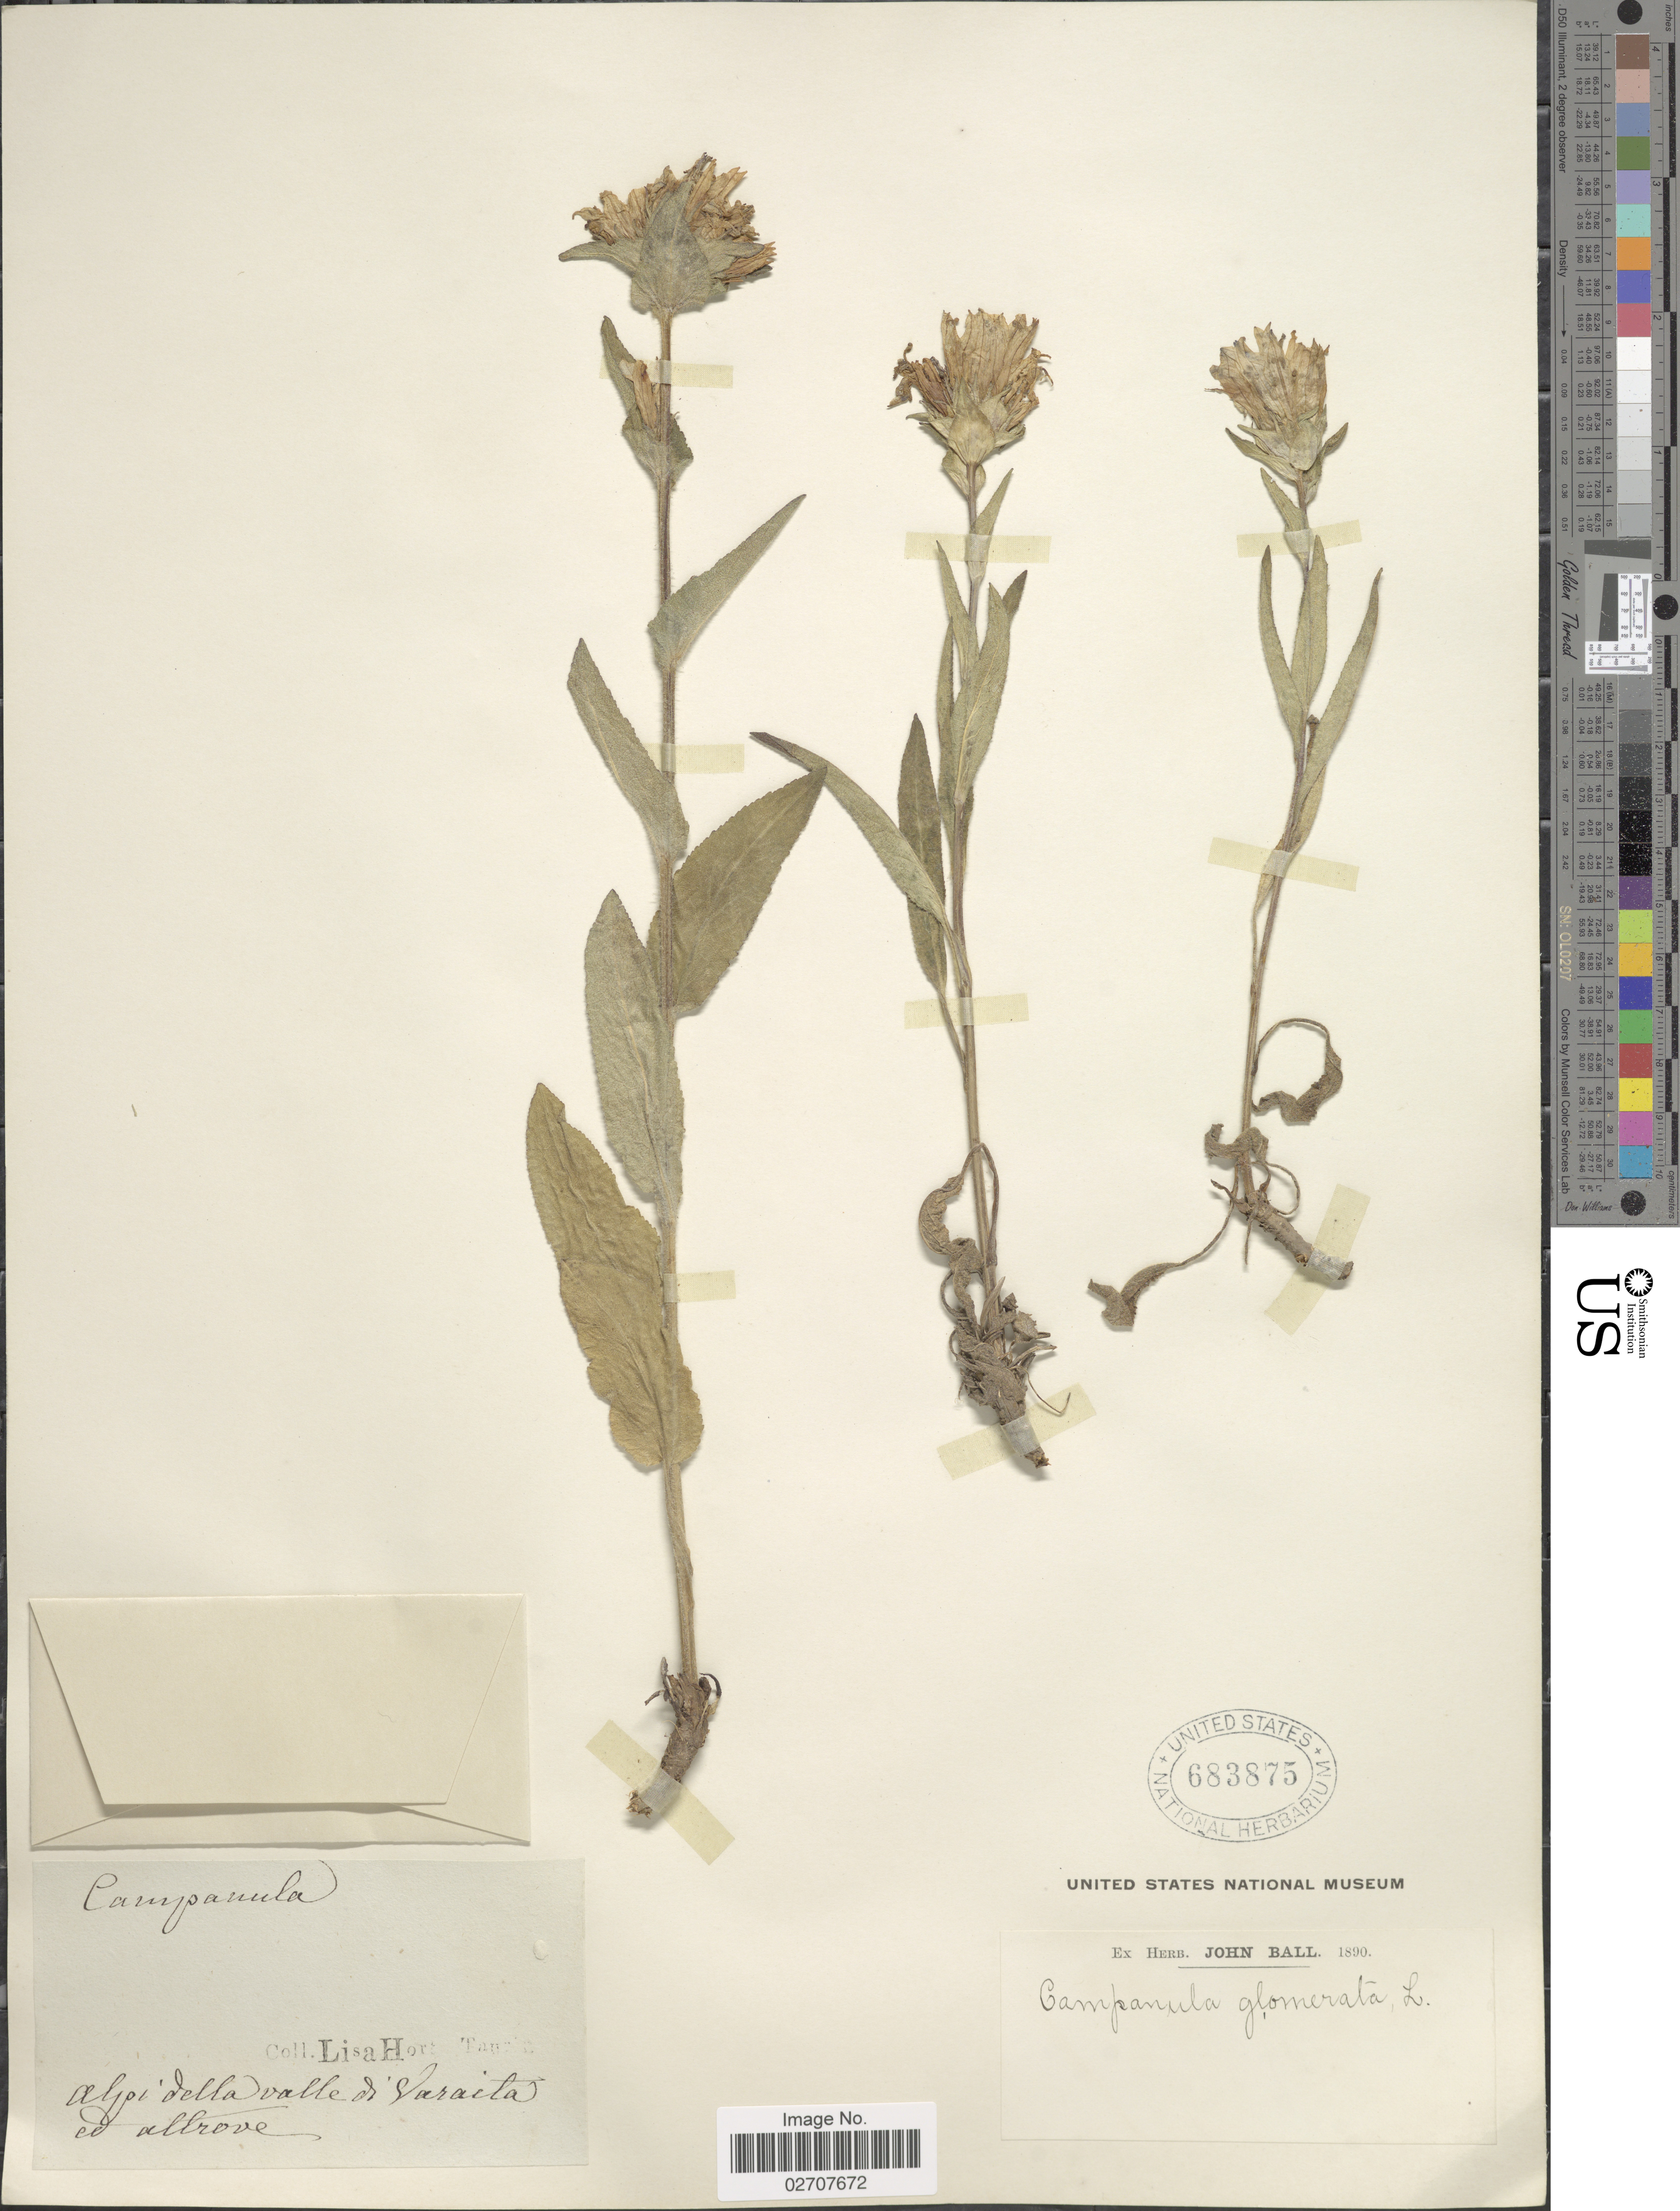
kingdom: Plantae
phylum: Tracheophyta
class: Magnoliopsida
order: Asterales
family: Campanulaceae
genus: Campanula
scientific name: Campanula glomerata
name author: L.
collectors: L. Hort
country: Italy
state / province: Piedmont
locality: Alpi della valle di Varaita ed altrove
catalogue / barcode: US 683875